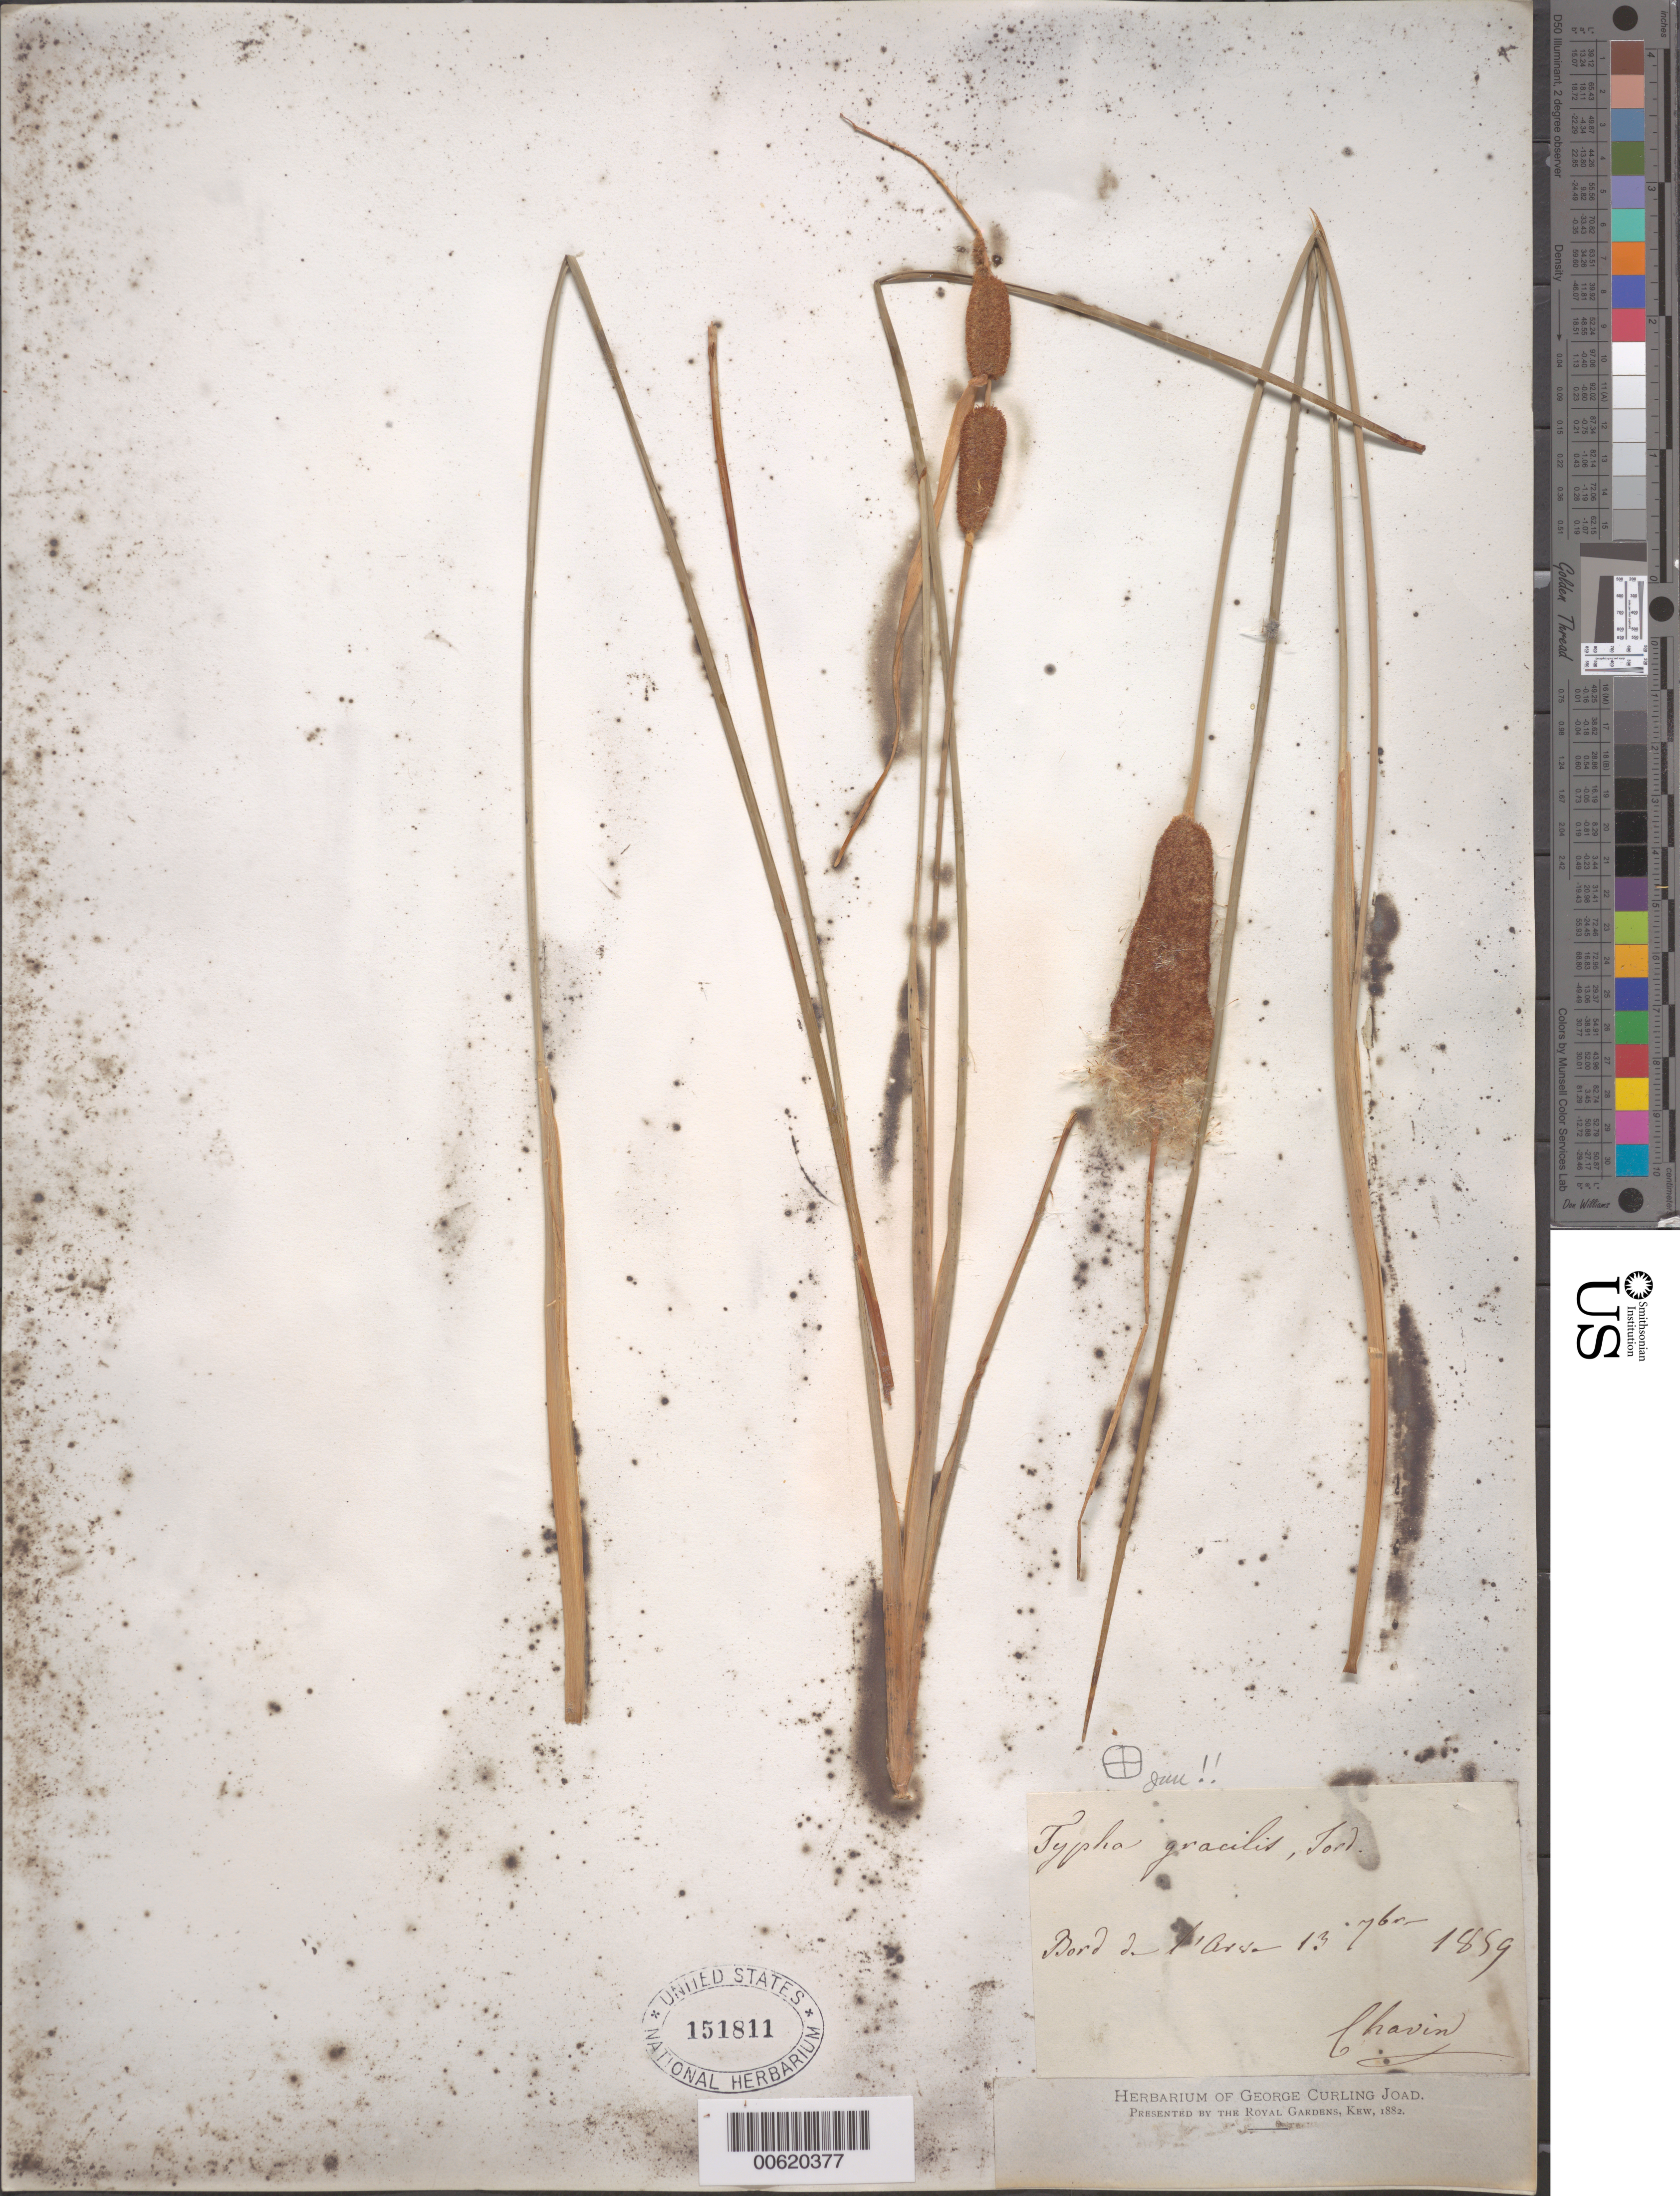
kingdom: Plantae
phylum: Tracheophyta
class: Liliopsida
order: Poales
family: Typhaceae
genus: Typha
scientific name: Typha minima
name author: Funck ex Hoppe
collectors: -. Chavin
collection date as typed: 13 Feb 1859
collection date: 1859-02-13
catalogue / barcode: US 151811